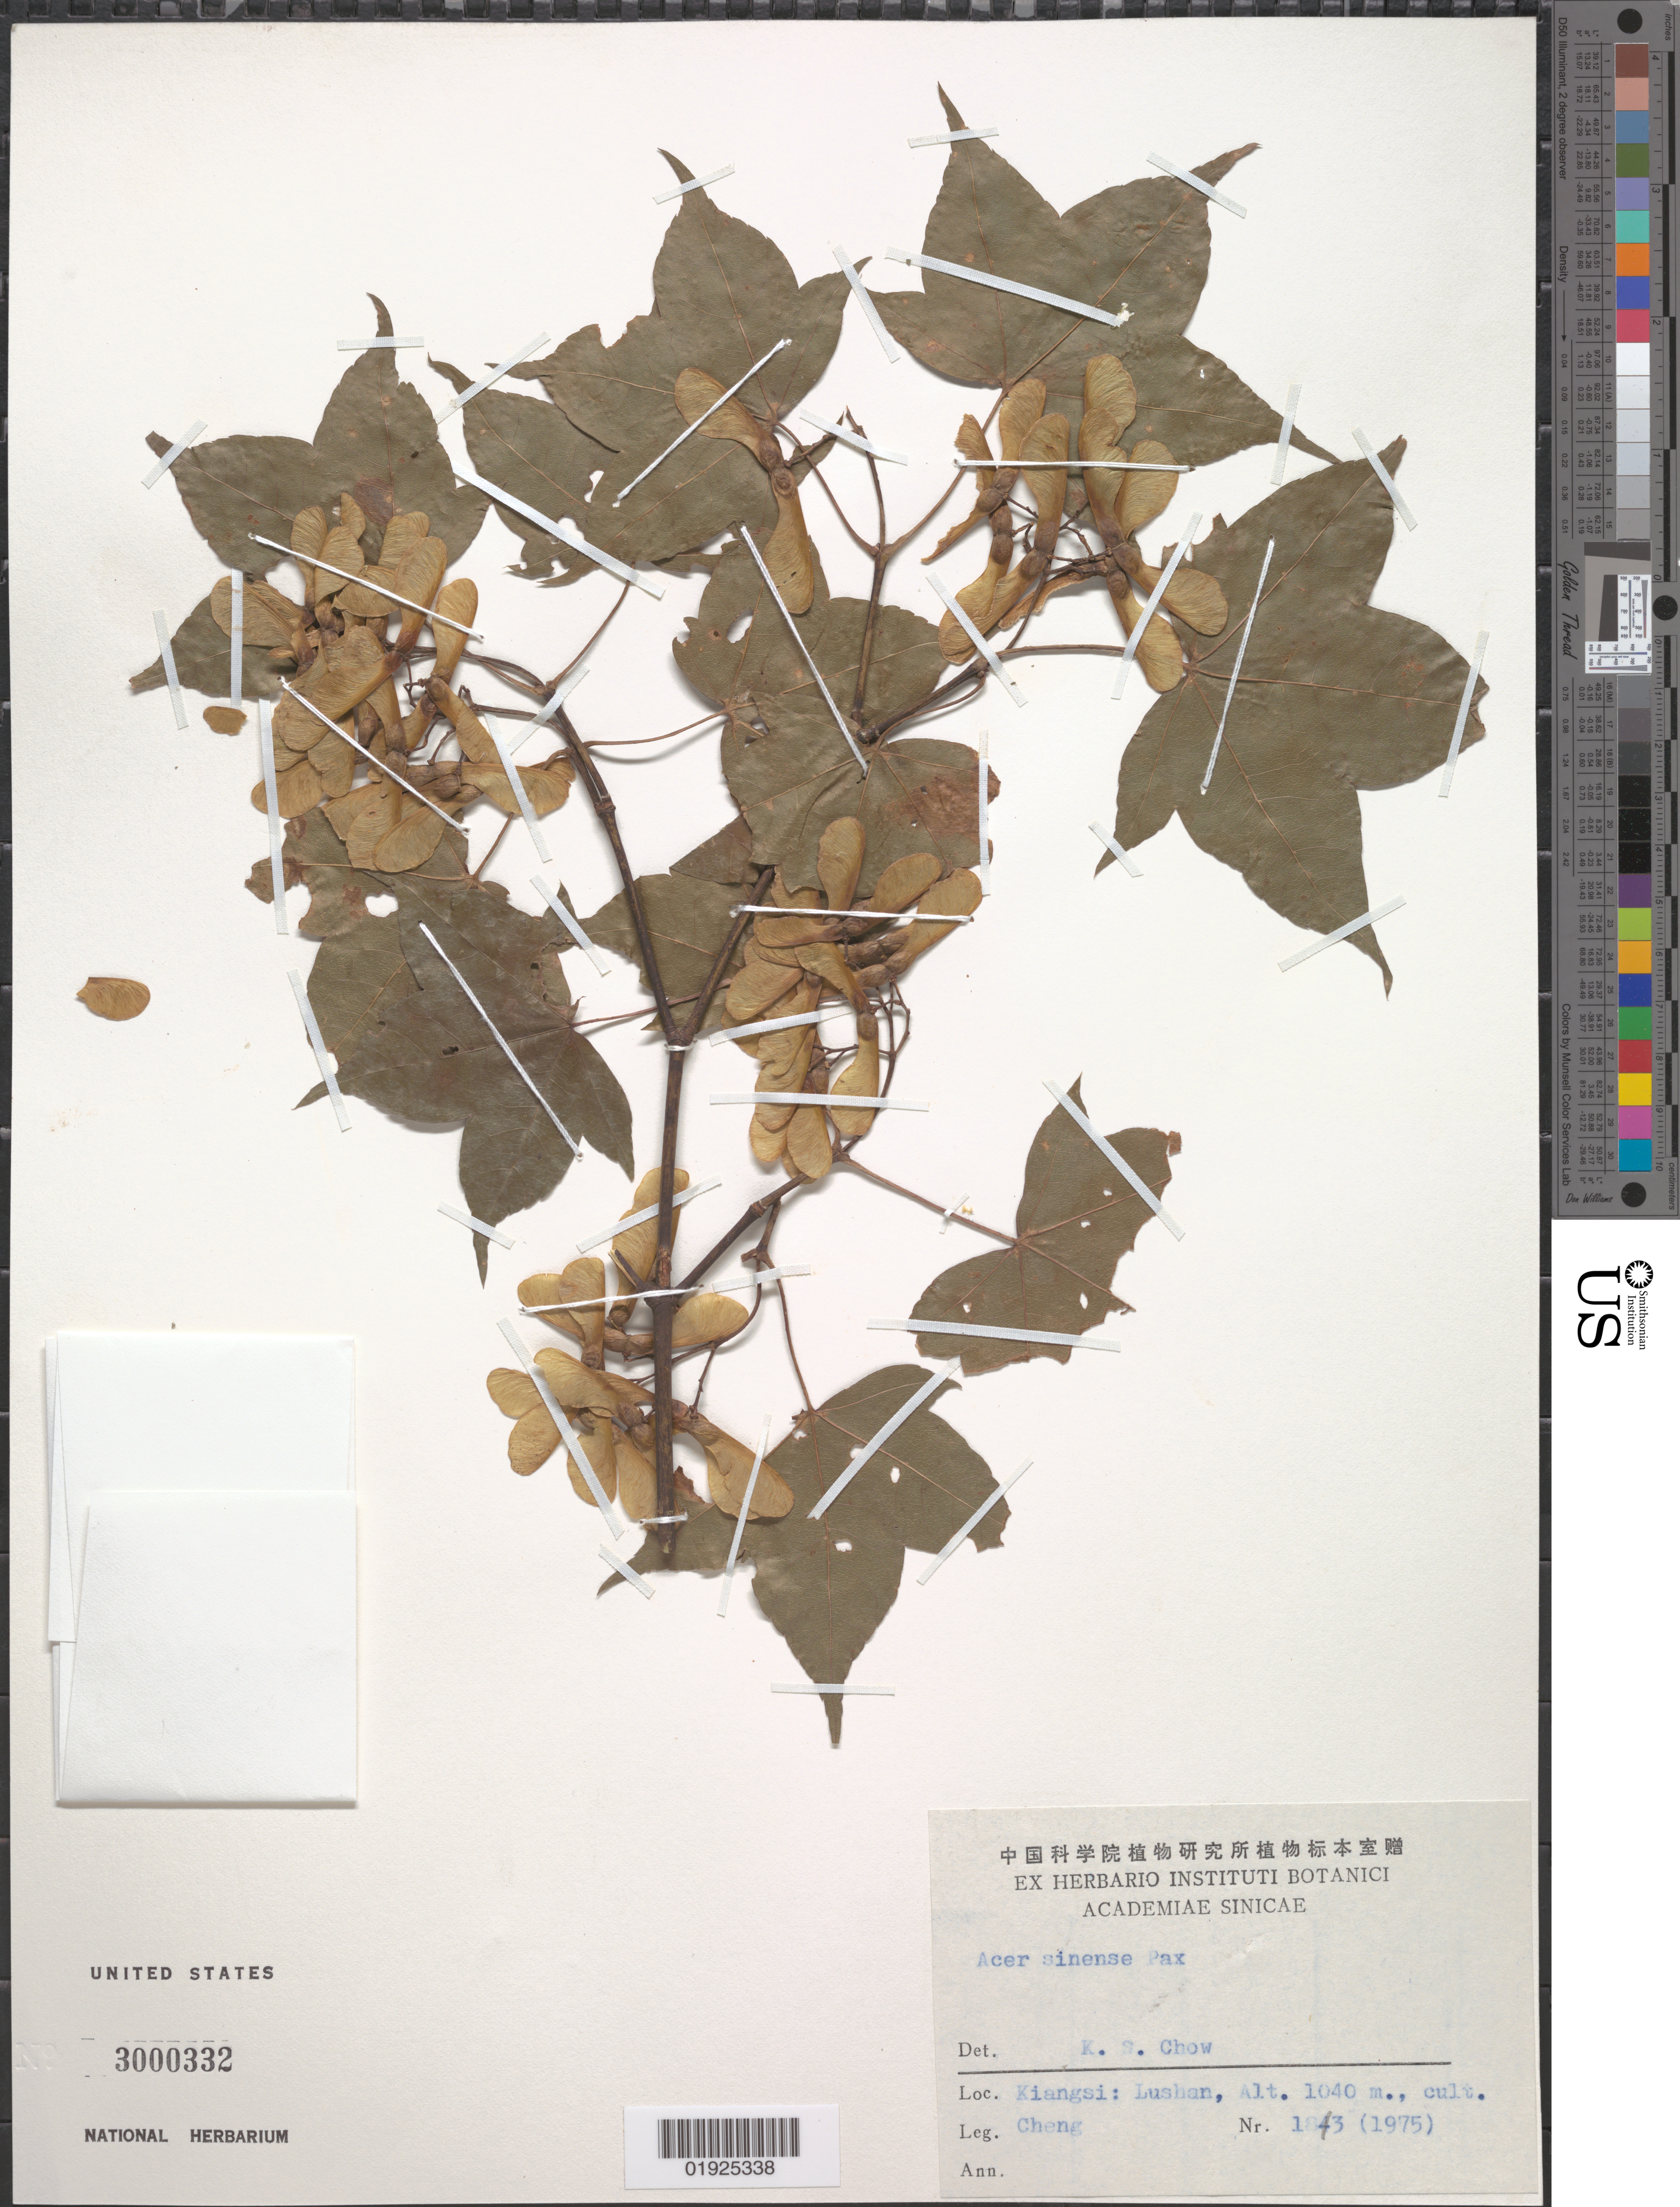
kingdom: Plantae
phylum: Tracheophyta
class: Magnoliopsida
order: Sapindales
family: Sapindaceae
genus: Acer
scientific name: Acer sinense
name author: Pax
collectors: W. C. Cheng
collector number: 1813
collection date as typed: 1975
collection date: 1975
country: China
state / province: Jiangxi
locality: Kiangsi [Jiangxi], Lushan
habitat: Cultivated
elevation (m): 1040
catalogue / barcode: US 3000332